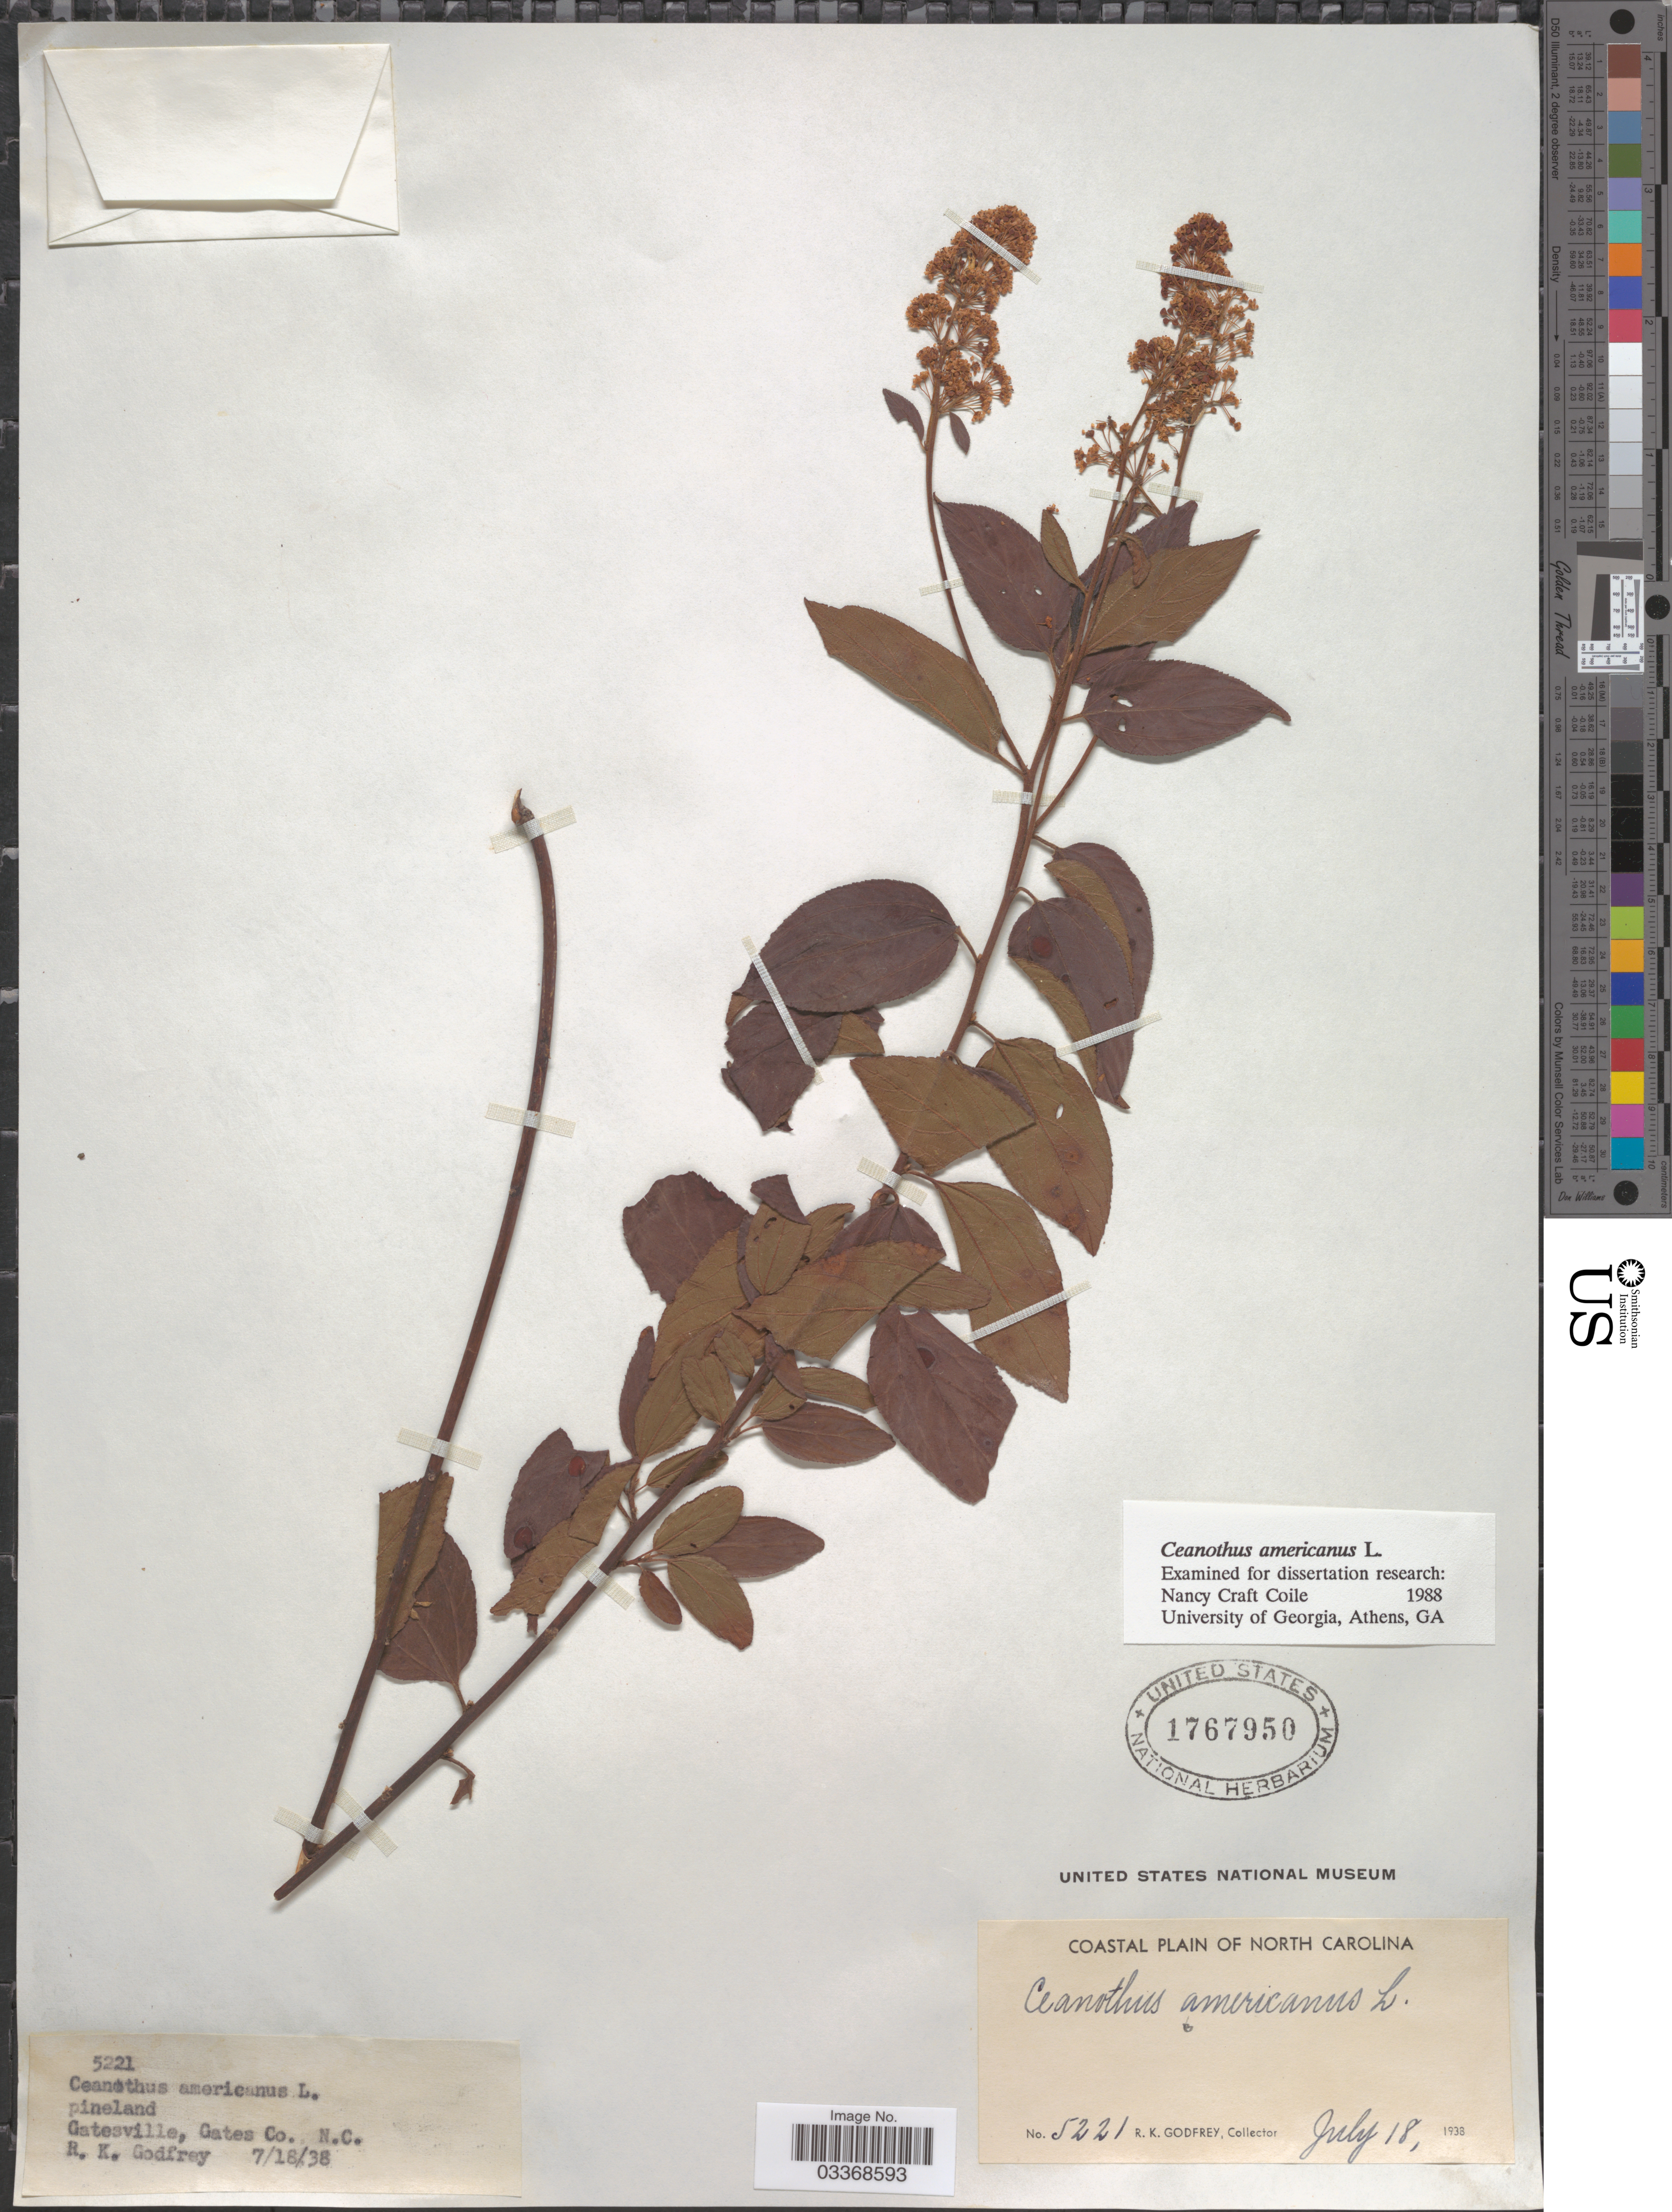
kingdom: Plantae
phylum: Tracheophyta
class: Magnoliopsida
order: Rosales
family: Rhamnaceae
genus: Ceanothus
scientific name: Ceanothus americanus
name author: L.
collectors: R. K. Godfrey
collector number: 5221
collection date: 1938-07-18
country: United States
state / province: North Carolina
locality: Coastal Plain of North Carolina. Gatesville, Gates Co.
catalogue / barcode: US 1767950